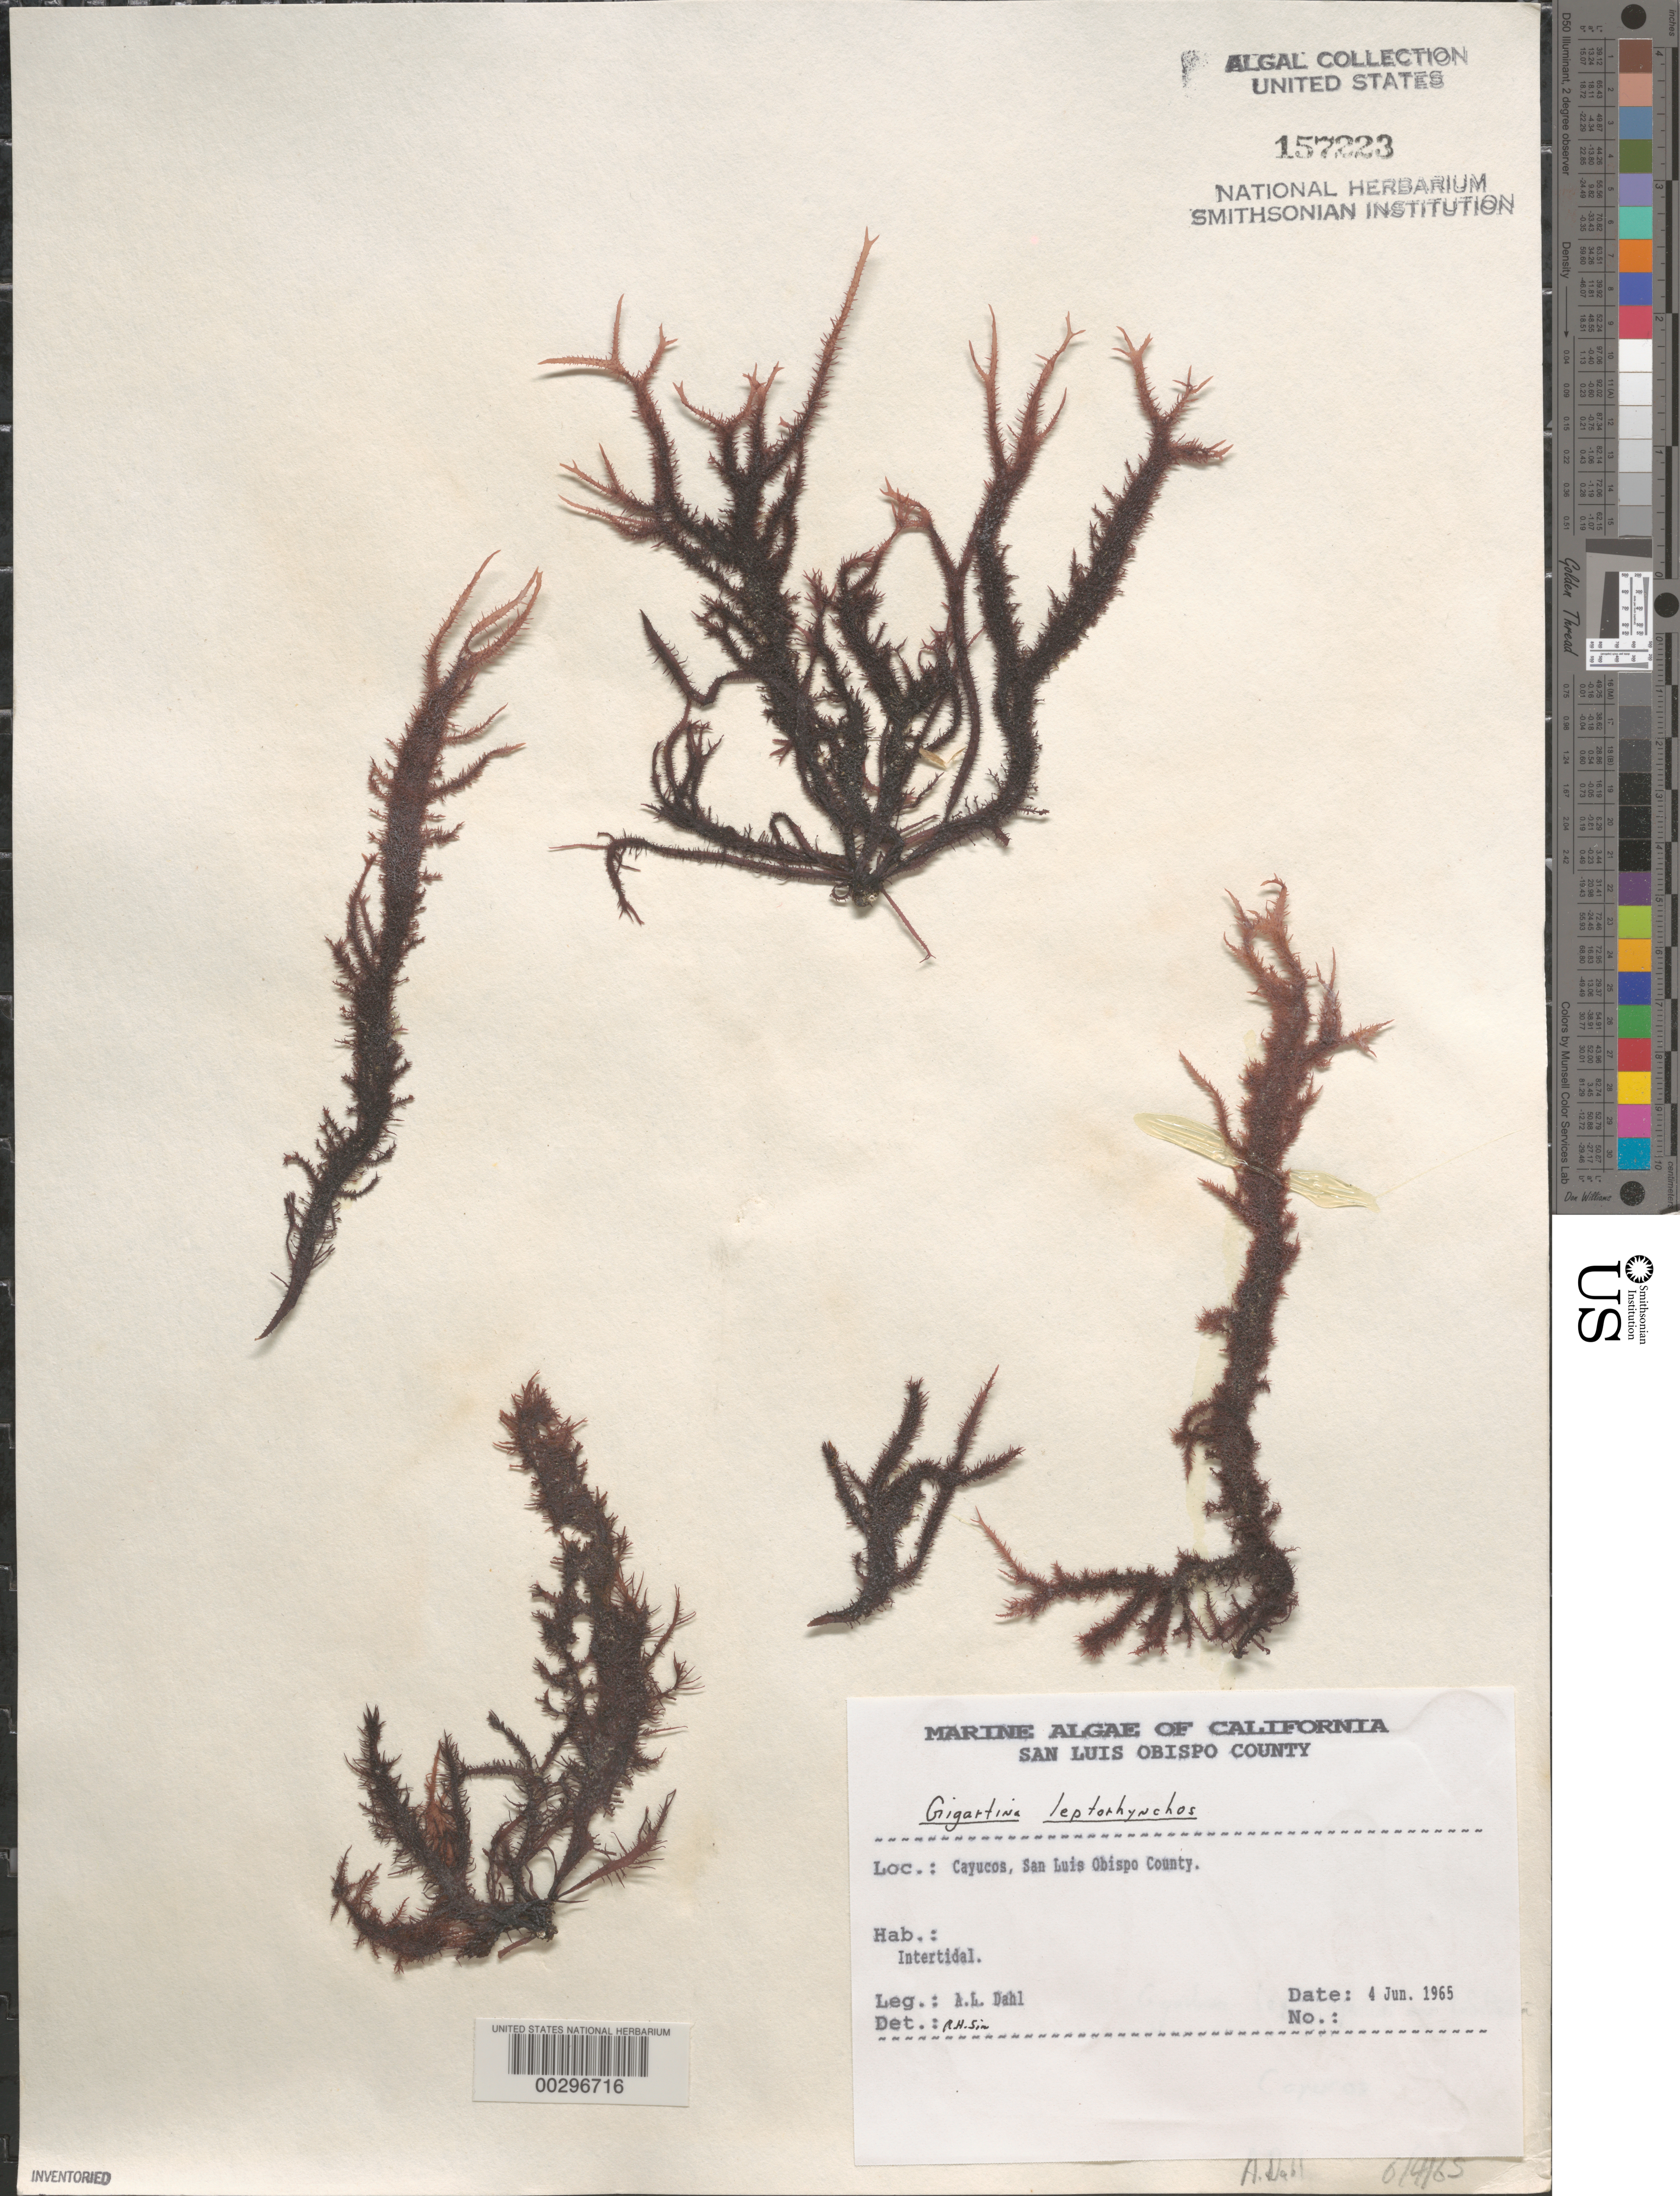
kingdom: Plantae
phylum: Rhodophyta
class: Florideophyceae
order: Gigartinales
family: Gigartinaceae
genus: Mazzaella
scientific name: Mazzaella leptorhynchos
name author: (J. Agardh) Leister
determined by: Algae name updating Project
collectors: A. Dahl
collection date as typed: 04 Jun 1965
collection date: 1965-06-04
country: United States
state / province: California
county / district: San Luis Obispo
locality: Cayucos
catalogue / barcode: US 157223